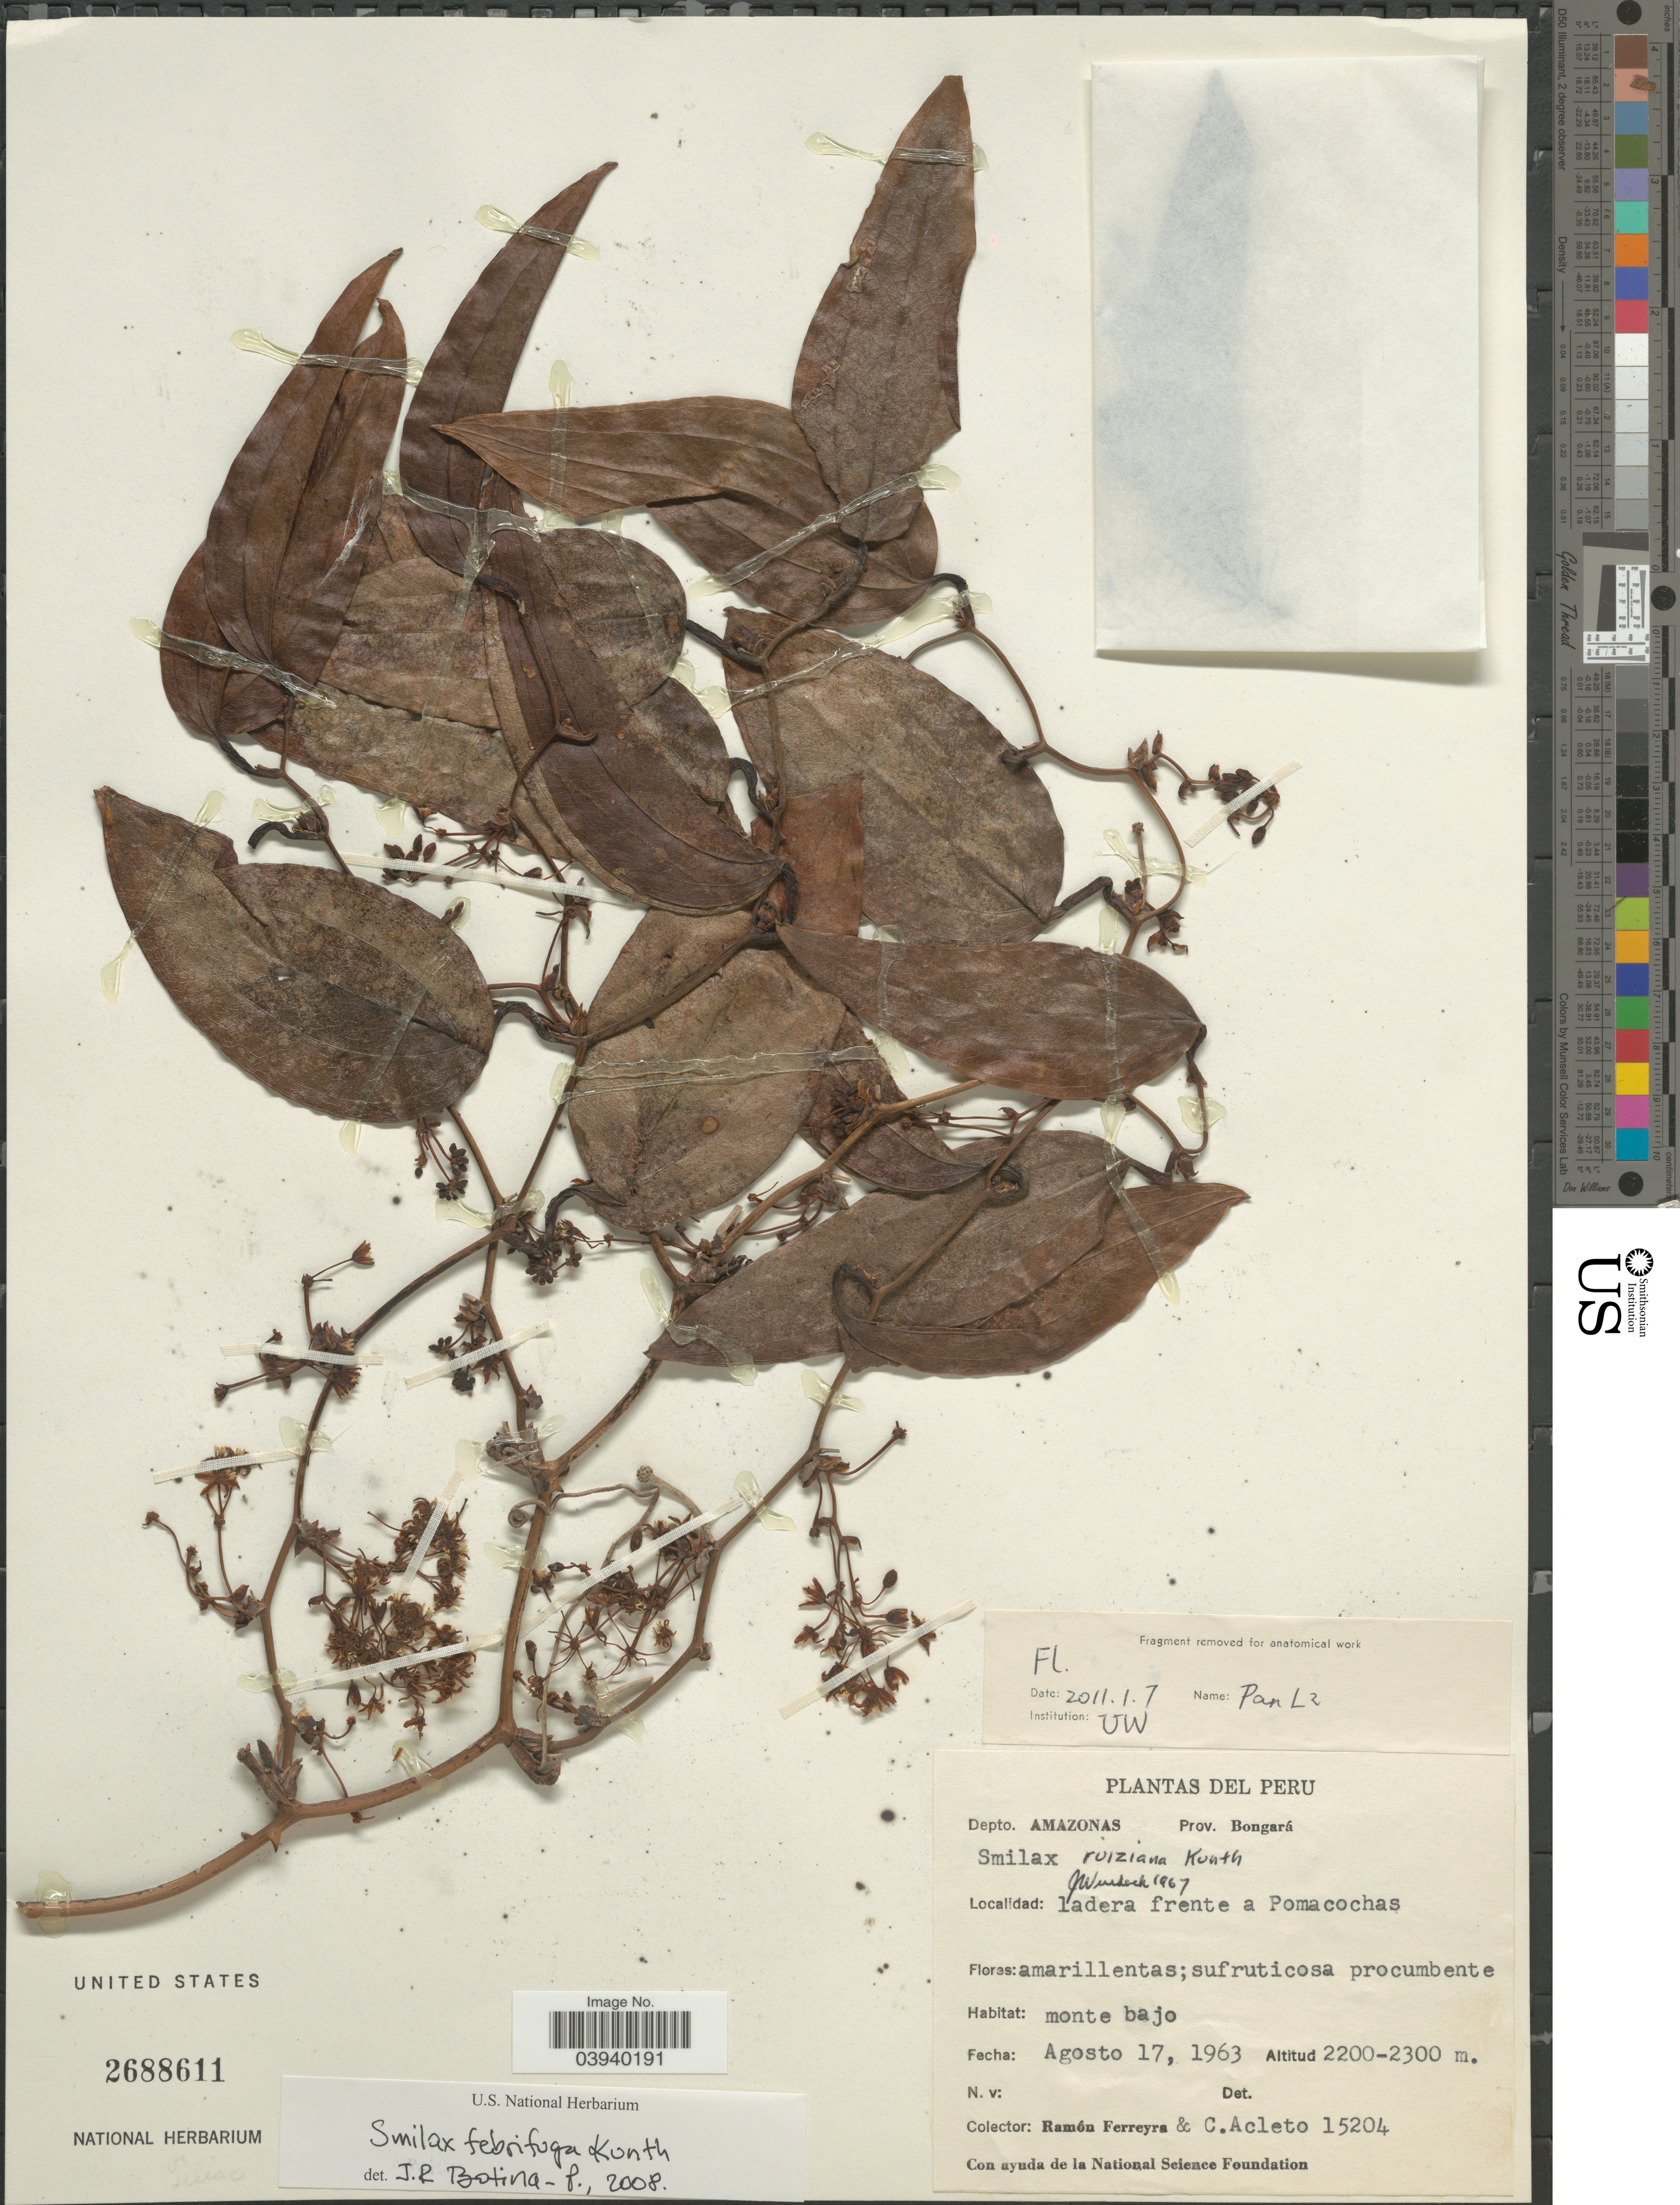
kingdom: Plantae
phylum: Tracheophyta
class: Liliopsida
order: Liliales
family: Smilacaceae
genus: Smilax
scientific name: Smilax febrifuga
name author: Kunth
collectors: R. A. Ferreyra, C. Acleto & National Science Foundation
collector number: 15204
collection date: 1963-08-17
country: Peru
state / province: Amazonas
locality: Depto. Amazonas. Prov. Bongará. Ladera frente a Pomacochas.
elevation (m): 2200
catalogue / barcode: US 2688611